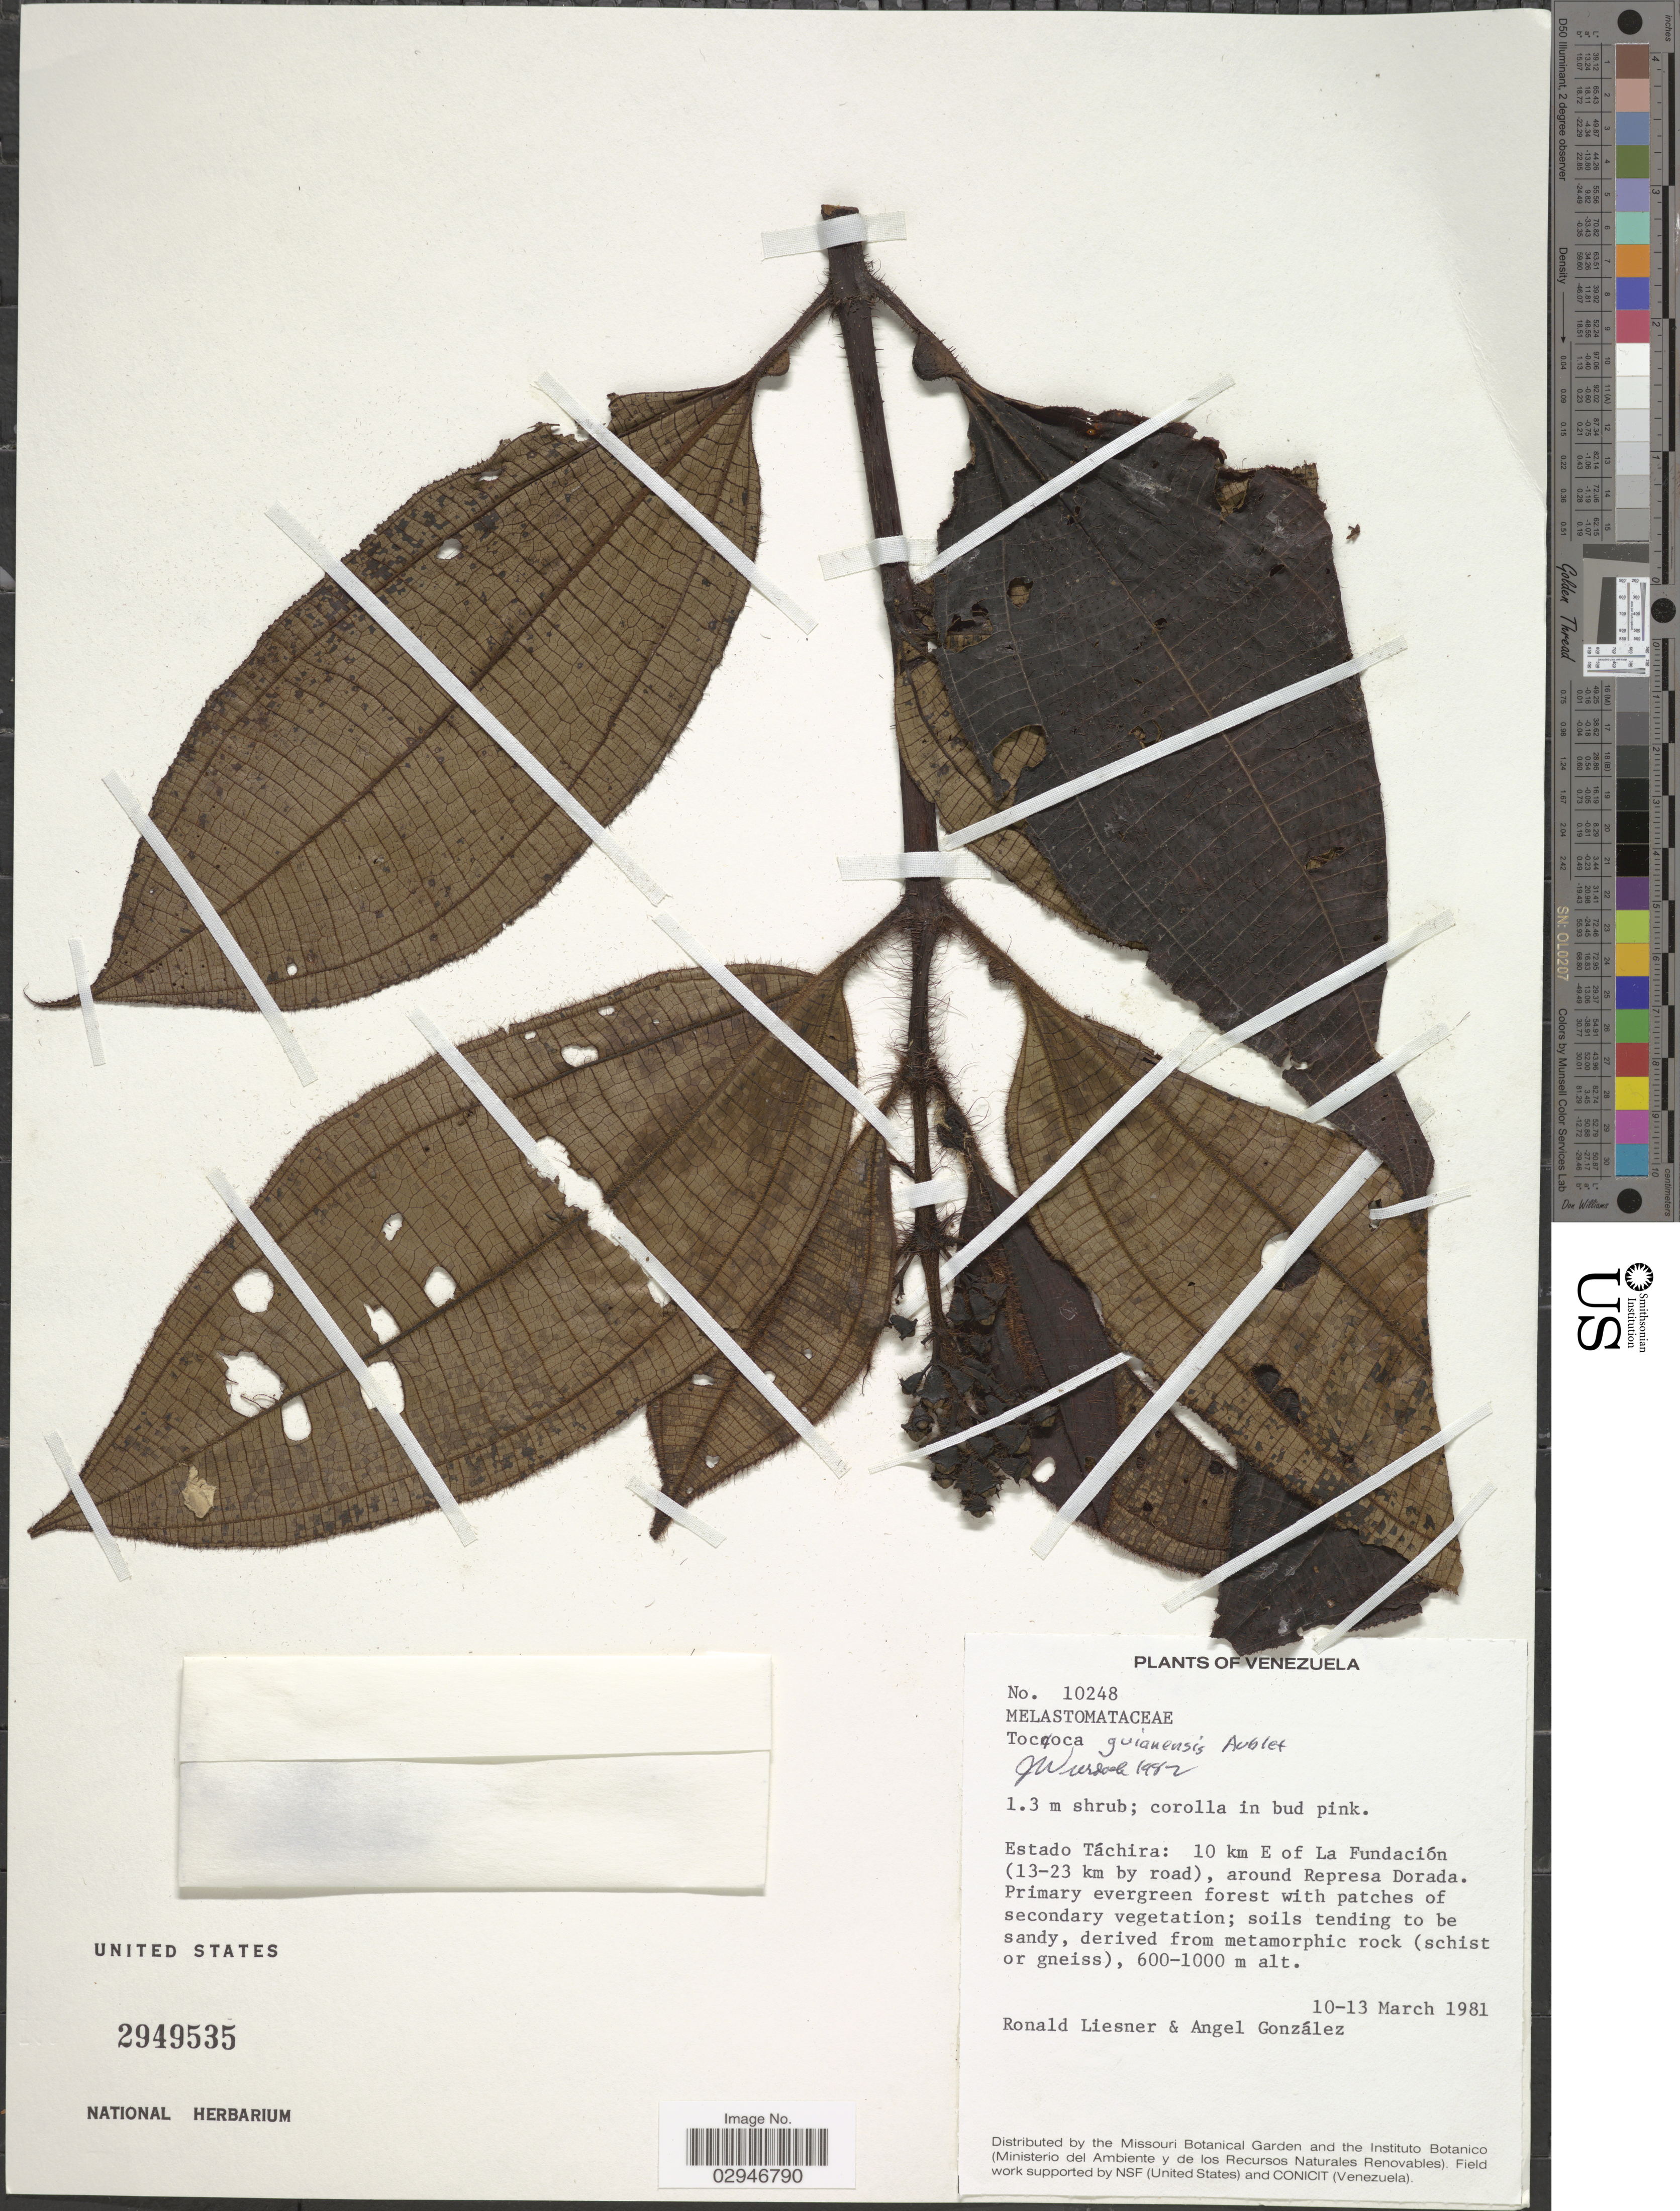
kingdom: Plantae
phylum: Tracheophyta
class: Magnoliopsida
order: Myrtales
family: Melastomataceae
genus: Tococa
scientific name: Tococa guianensis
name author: Aubl.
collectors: R. L. Liesner & A. C. González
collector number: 10248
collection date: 1981-03-10/1981-03-13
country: Venezuela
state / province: Tachira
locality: Estado Táchira: 10 km E of La Fundación (13-23 km by road), around Represa Dorada.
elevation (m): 600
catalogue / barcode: US 2949535